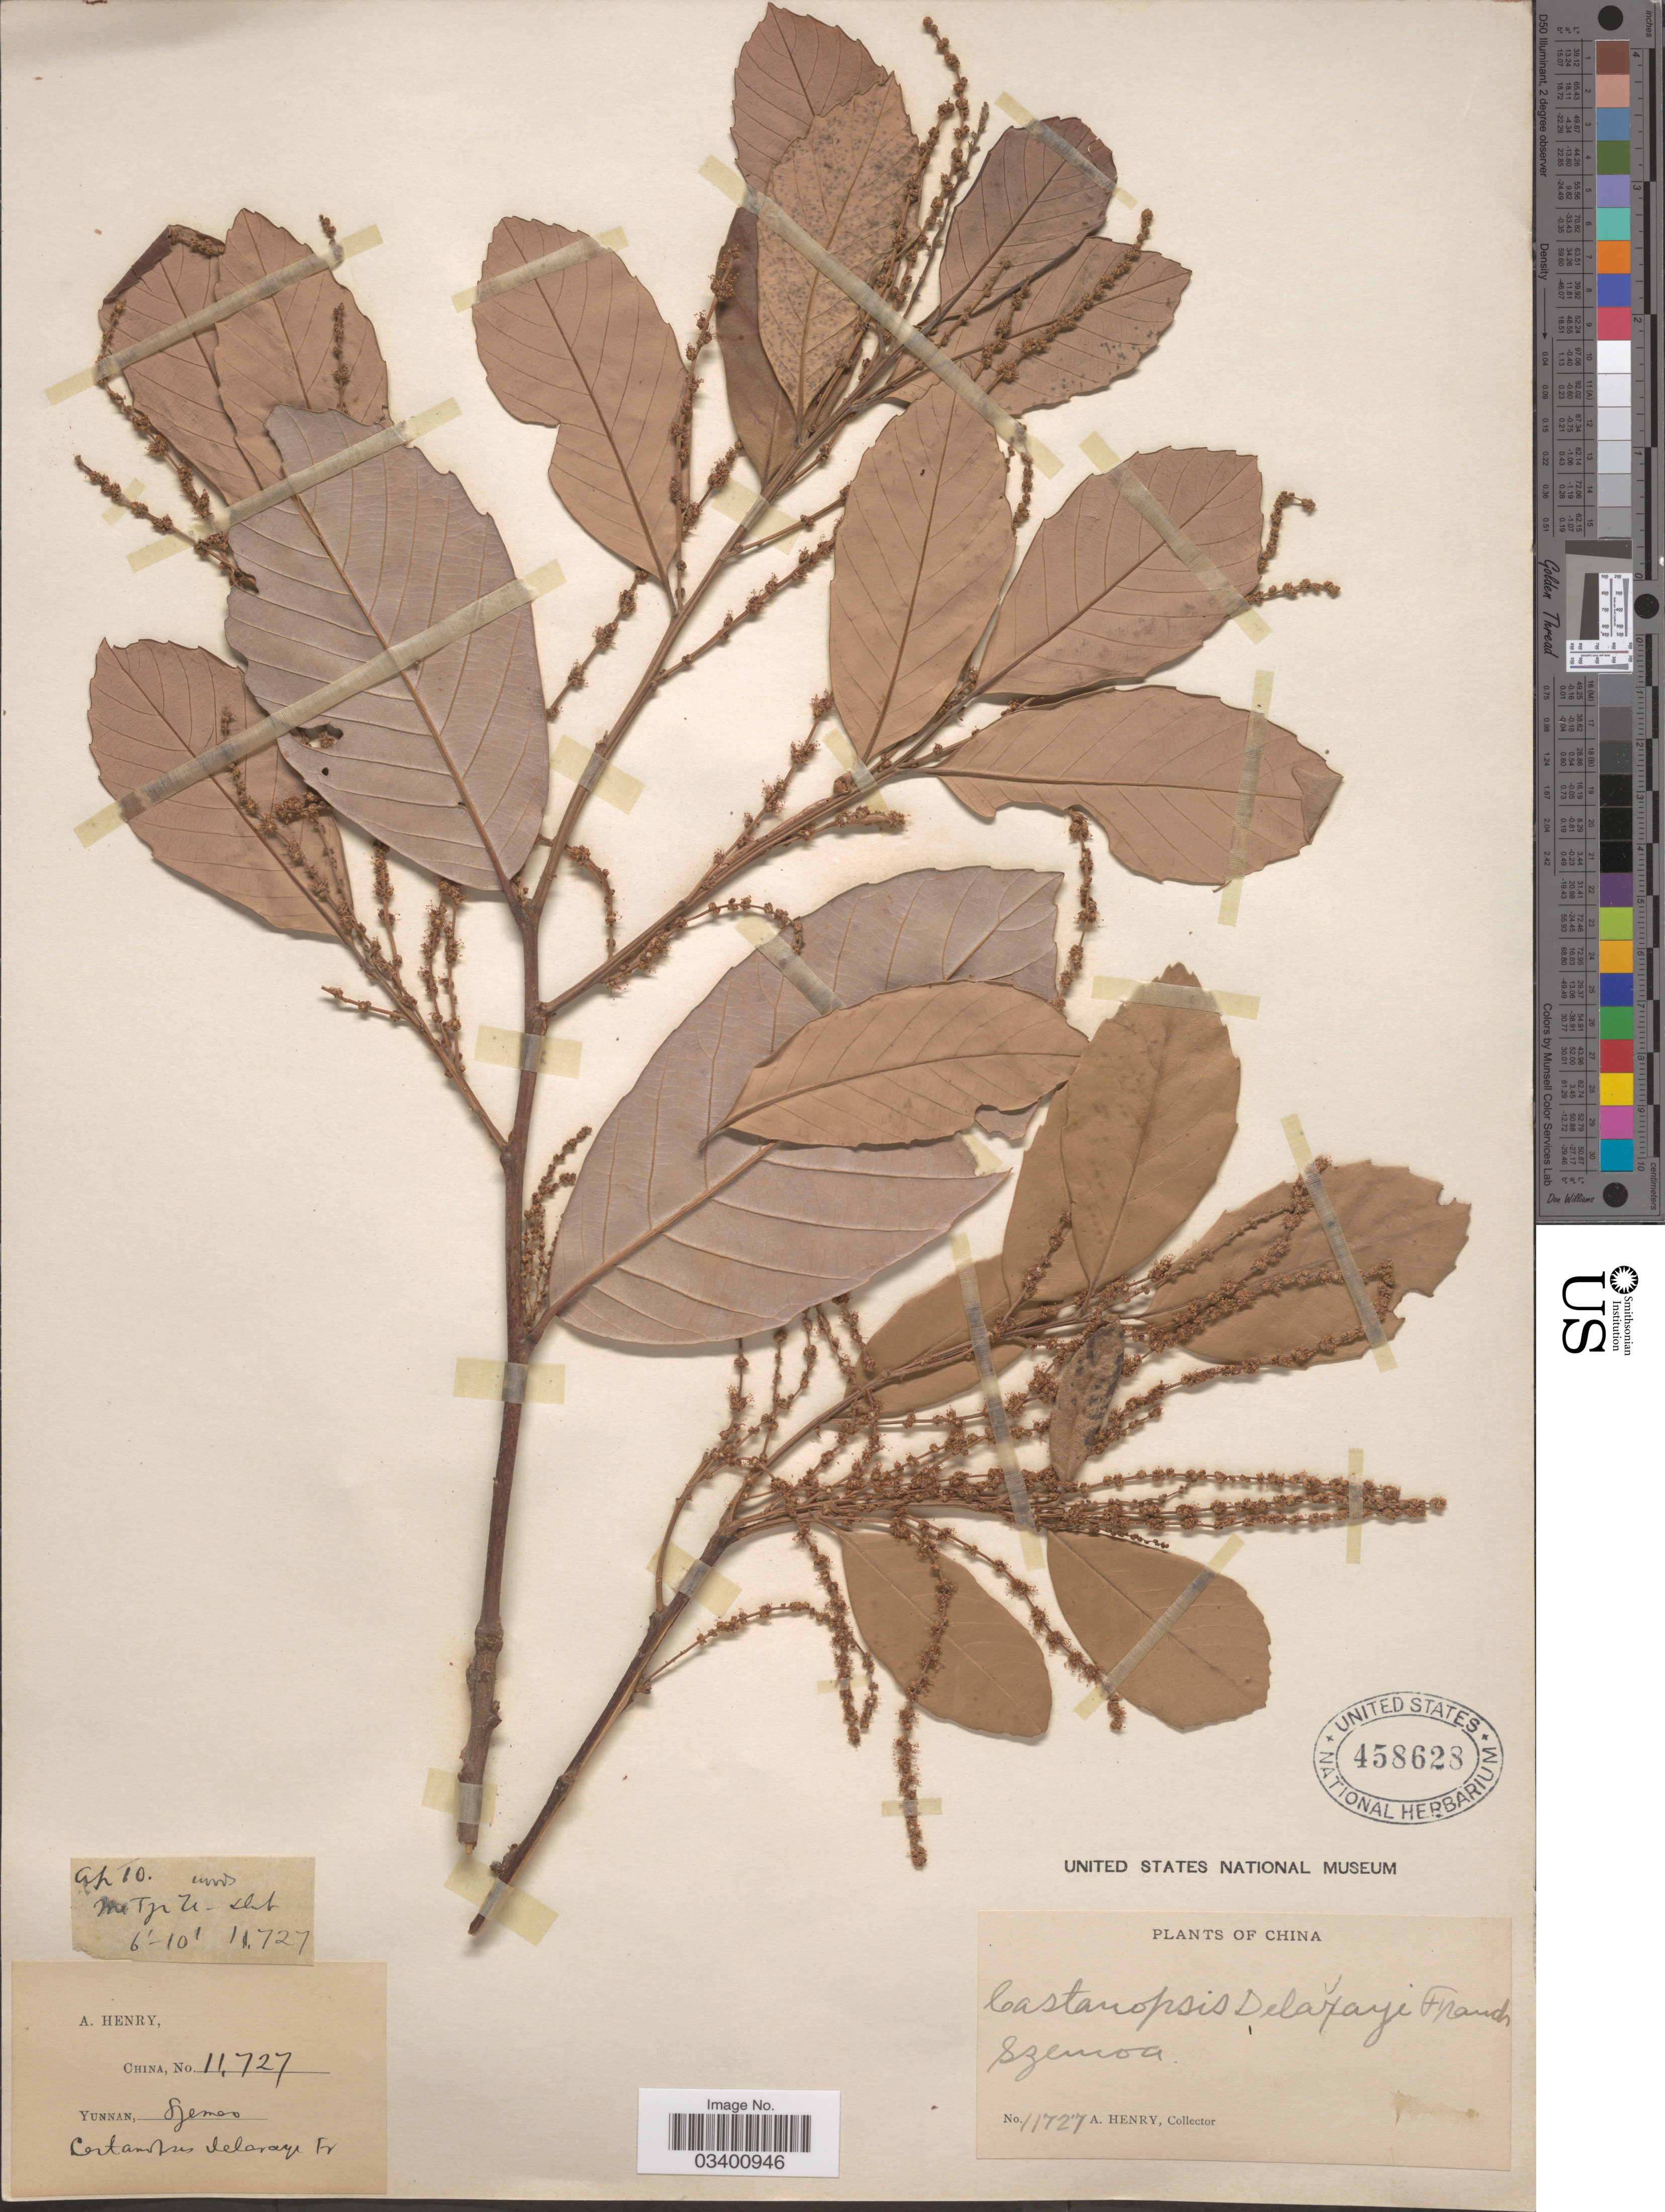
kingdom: Plantae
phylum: Tracheophyta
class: Magnoliopsida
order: Fagales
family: Fagaceae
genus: Castanopsis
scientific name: Castanopsis delavayi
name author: Franch.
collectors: A. Henry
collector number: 11727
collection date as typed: Transcribed d/m/y: /4/10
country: China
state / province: Yunnan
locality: Szemoa.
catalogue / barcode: US 458628